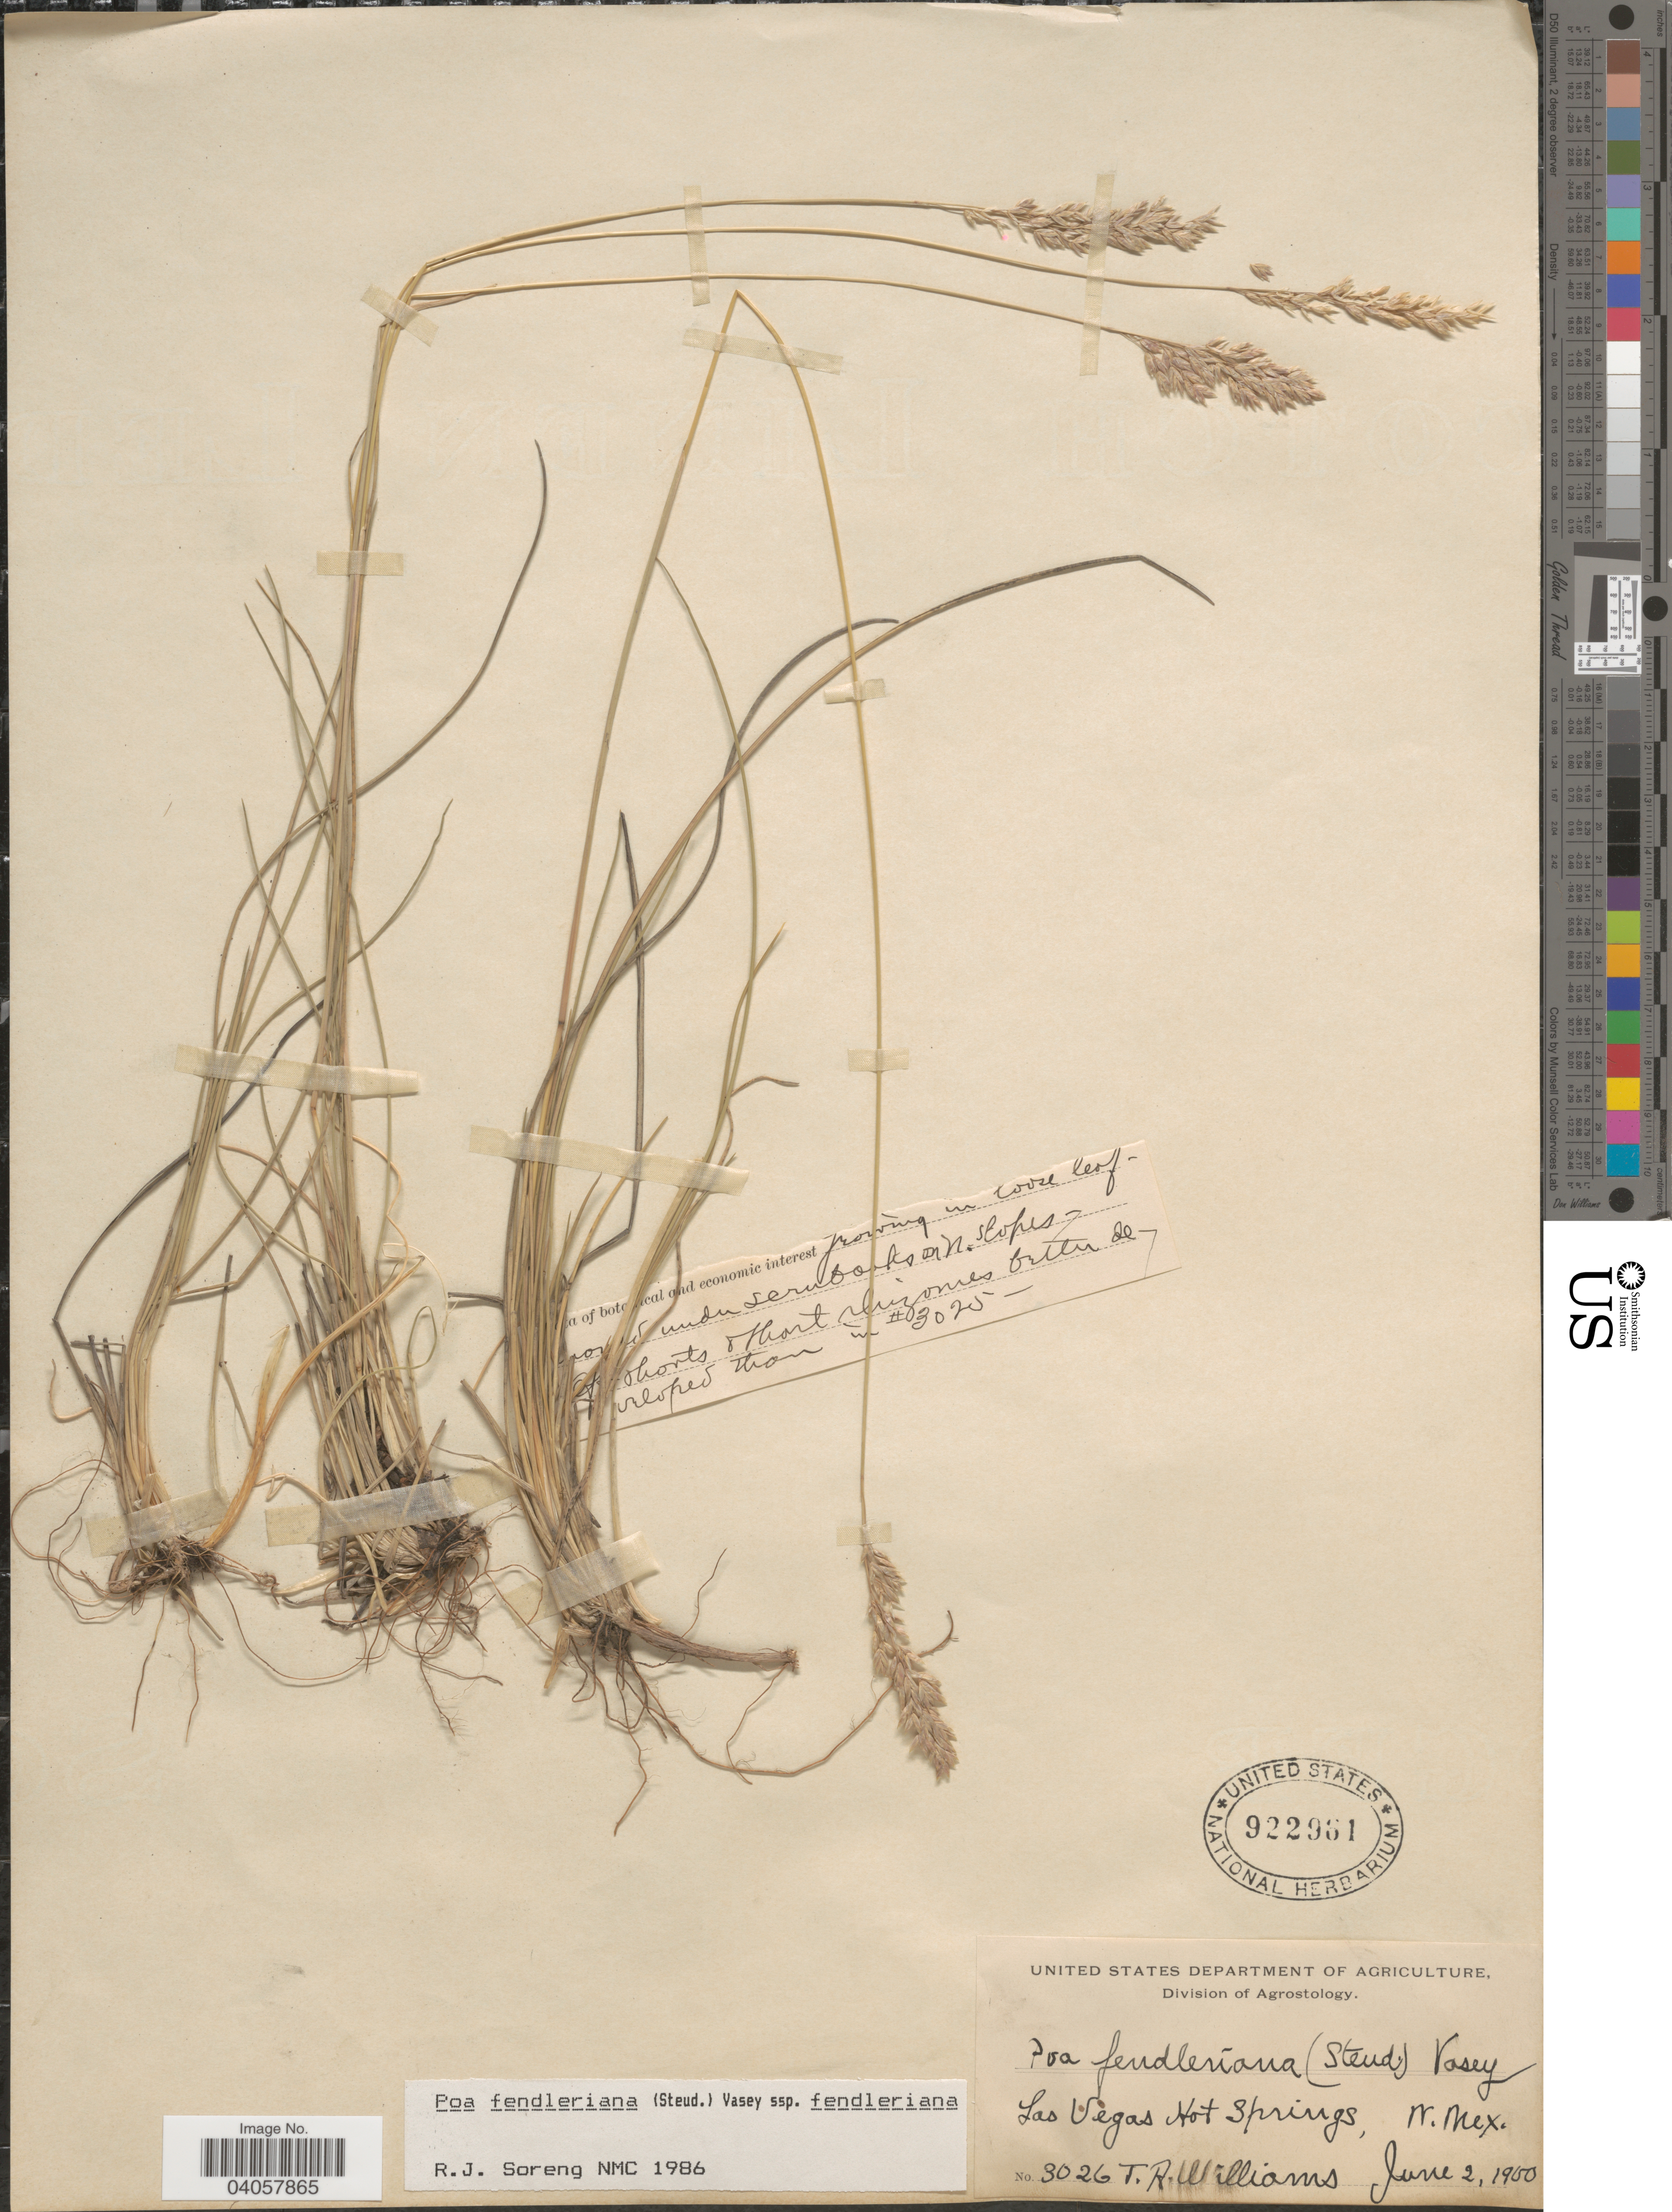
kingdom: Plantae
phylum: Tracheophyta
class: Liliopsida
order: Poales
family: Poaceae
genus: Poa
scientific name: Poa fendleriana subsp. fendleriana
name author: (Steud.) Vasey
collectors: T. Williams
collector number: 3026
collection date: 1900-06-02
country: United States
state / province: New Mexico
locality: Las Vegas Hot Springs.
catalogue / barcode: US 922961